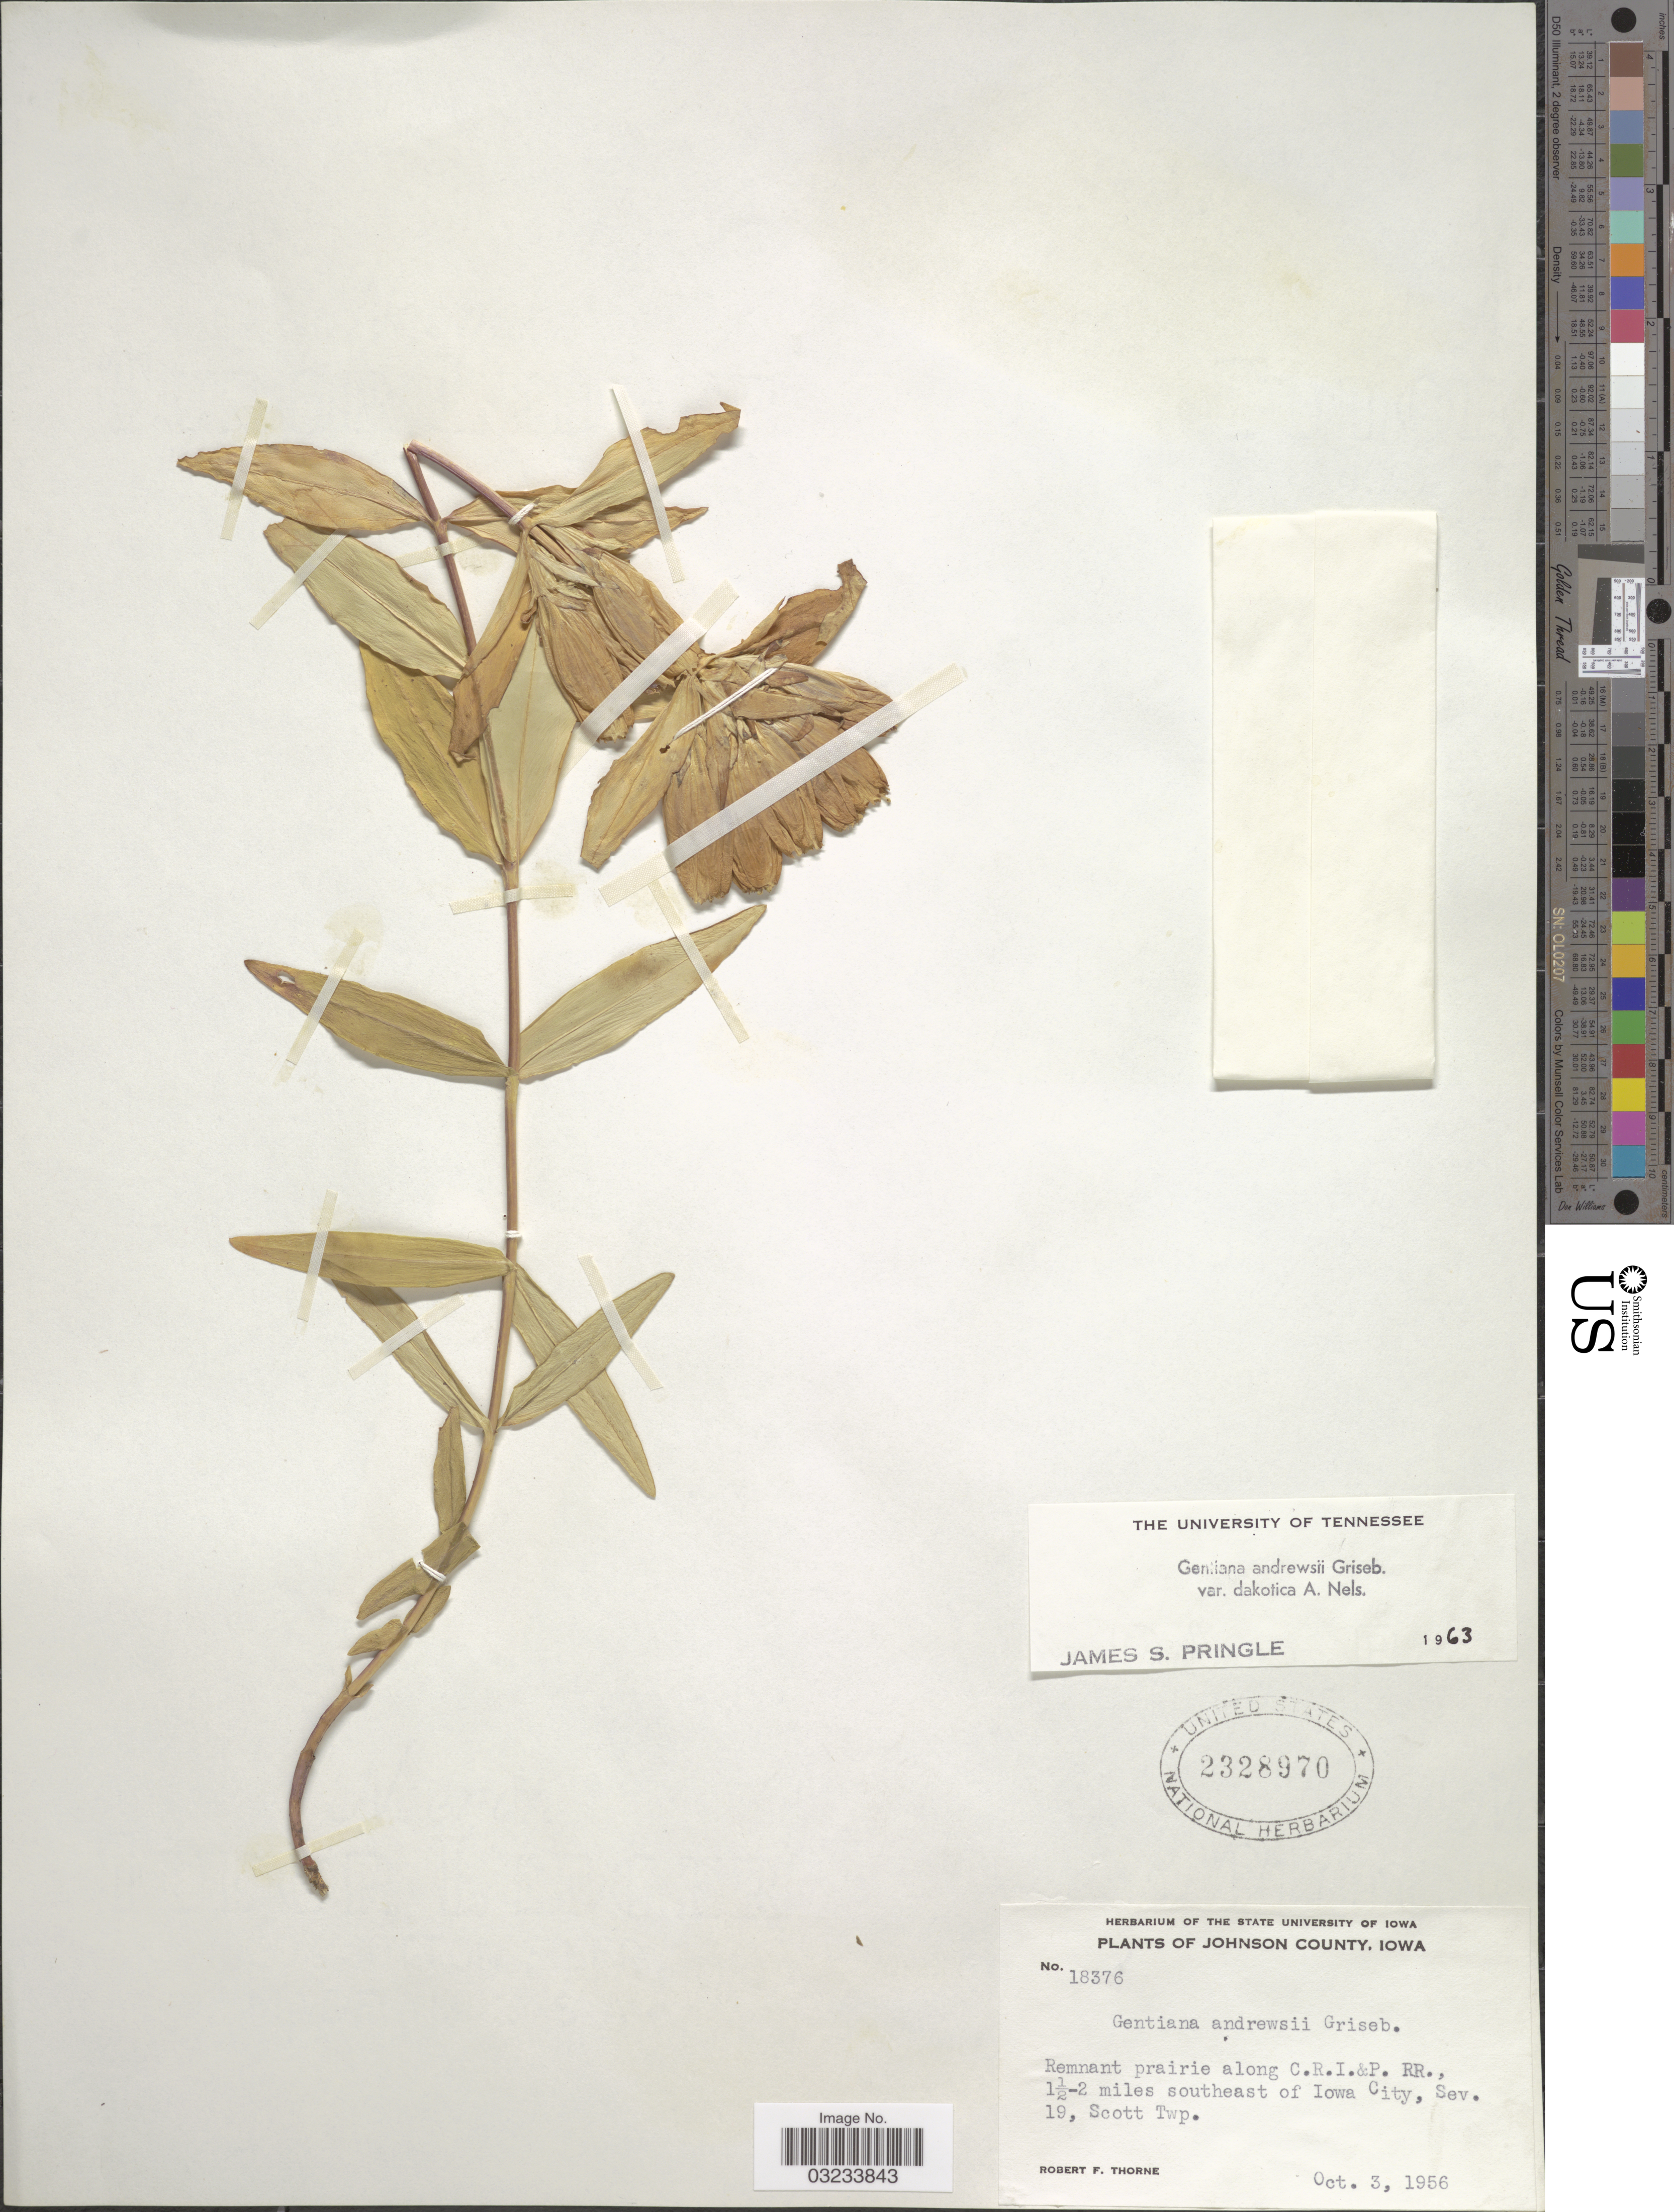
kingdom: Plantae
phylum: Tracheophyta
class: Magnoliopsida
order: Gentianales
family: Gentianaceae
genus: Gentiana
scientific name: Gentiana andrewsii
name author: Griseb.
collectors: R. F. Thorne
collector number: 18376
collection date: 1956-10-03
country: United States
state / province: Iowa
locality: Johnson County. Remnant prairie along C.R.I. & P. RR., 1½-2 miles southeast of Iowa City, Sev. 19, Scott Twp.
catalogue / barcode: US 2328970